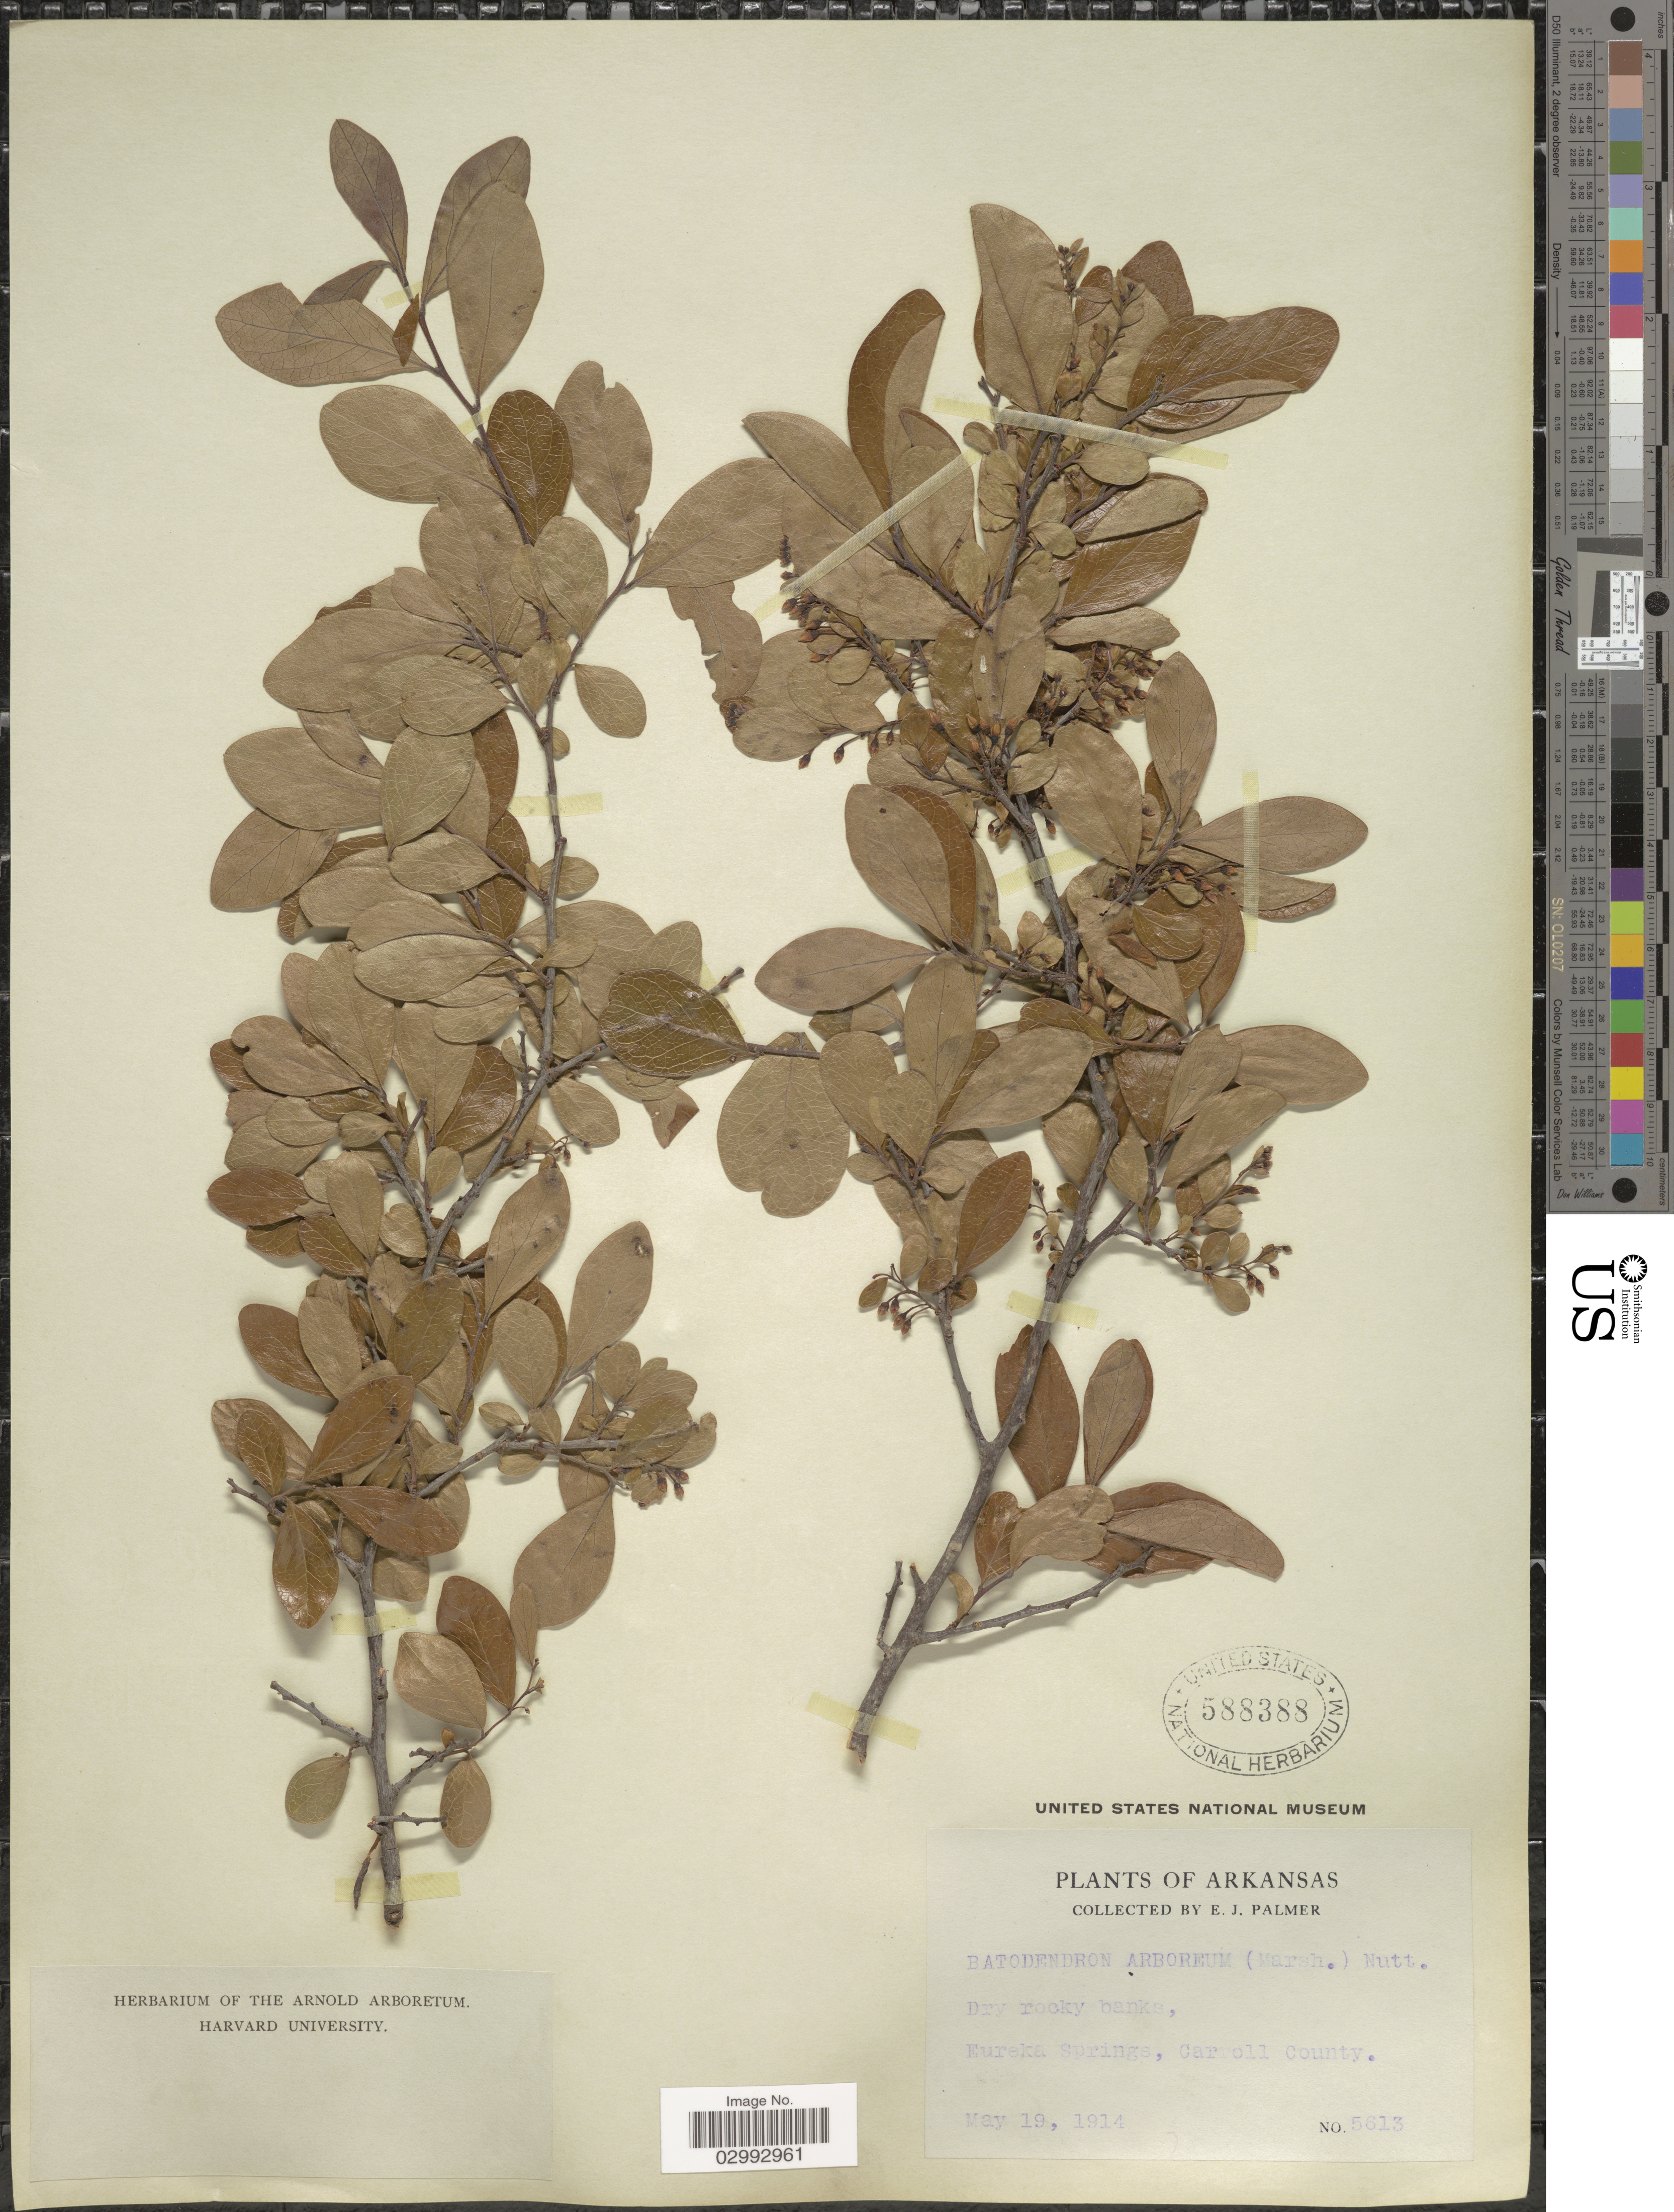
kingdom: Plantae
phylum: Tracheophyta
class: Magnoliopsida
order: Ericales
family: Ericaceae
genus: Batodendron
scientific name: Batodendron arboreum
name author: Nutt.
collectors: E. J. Palmer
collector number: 5613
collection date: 1914-05-19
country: United States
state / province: Arkansas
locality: Dry rocky banks, Eureka Springs, Carroll County.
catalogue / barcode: US 588388